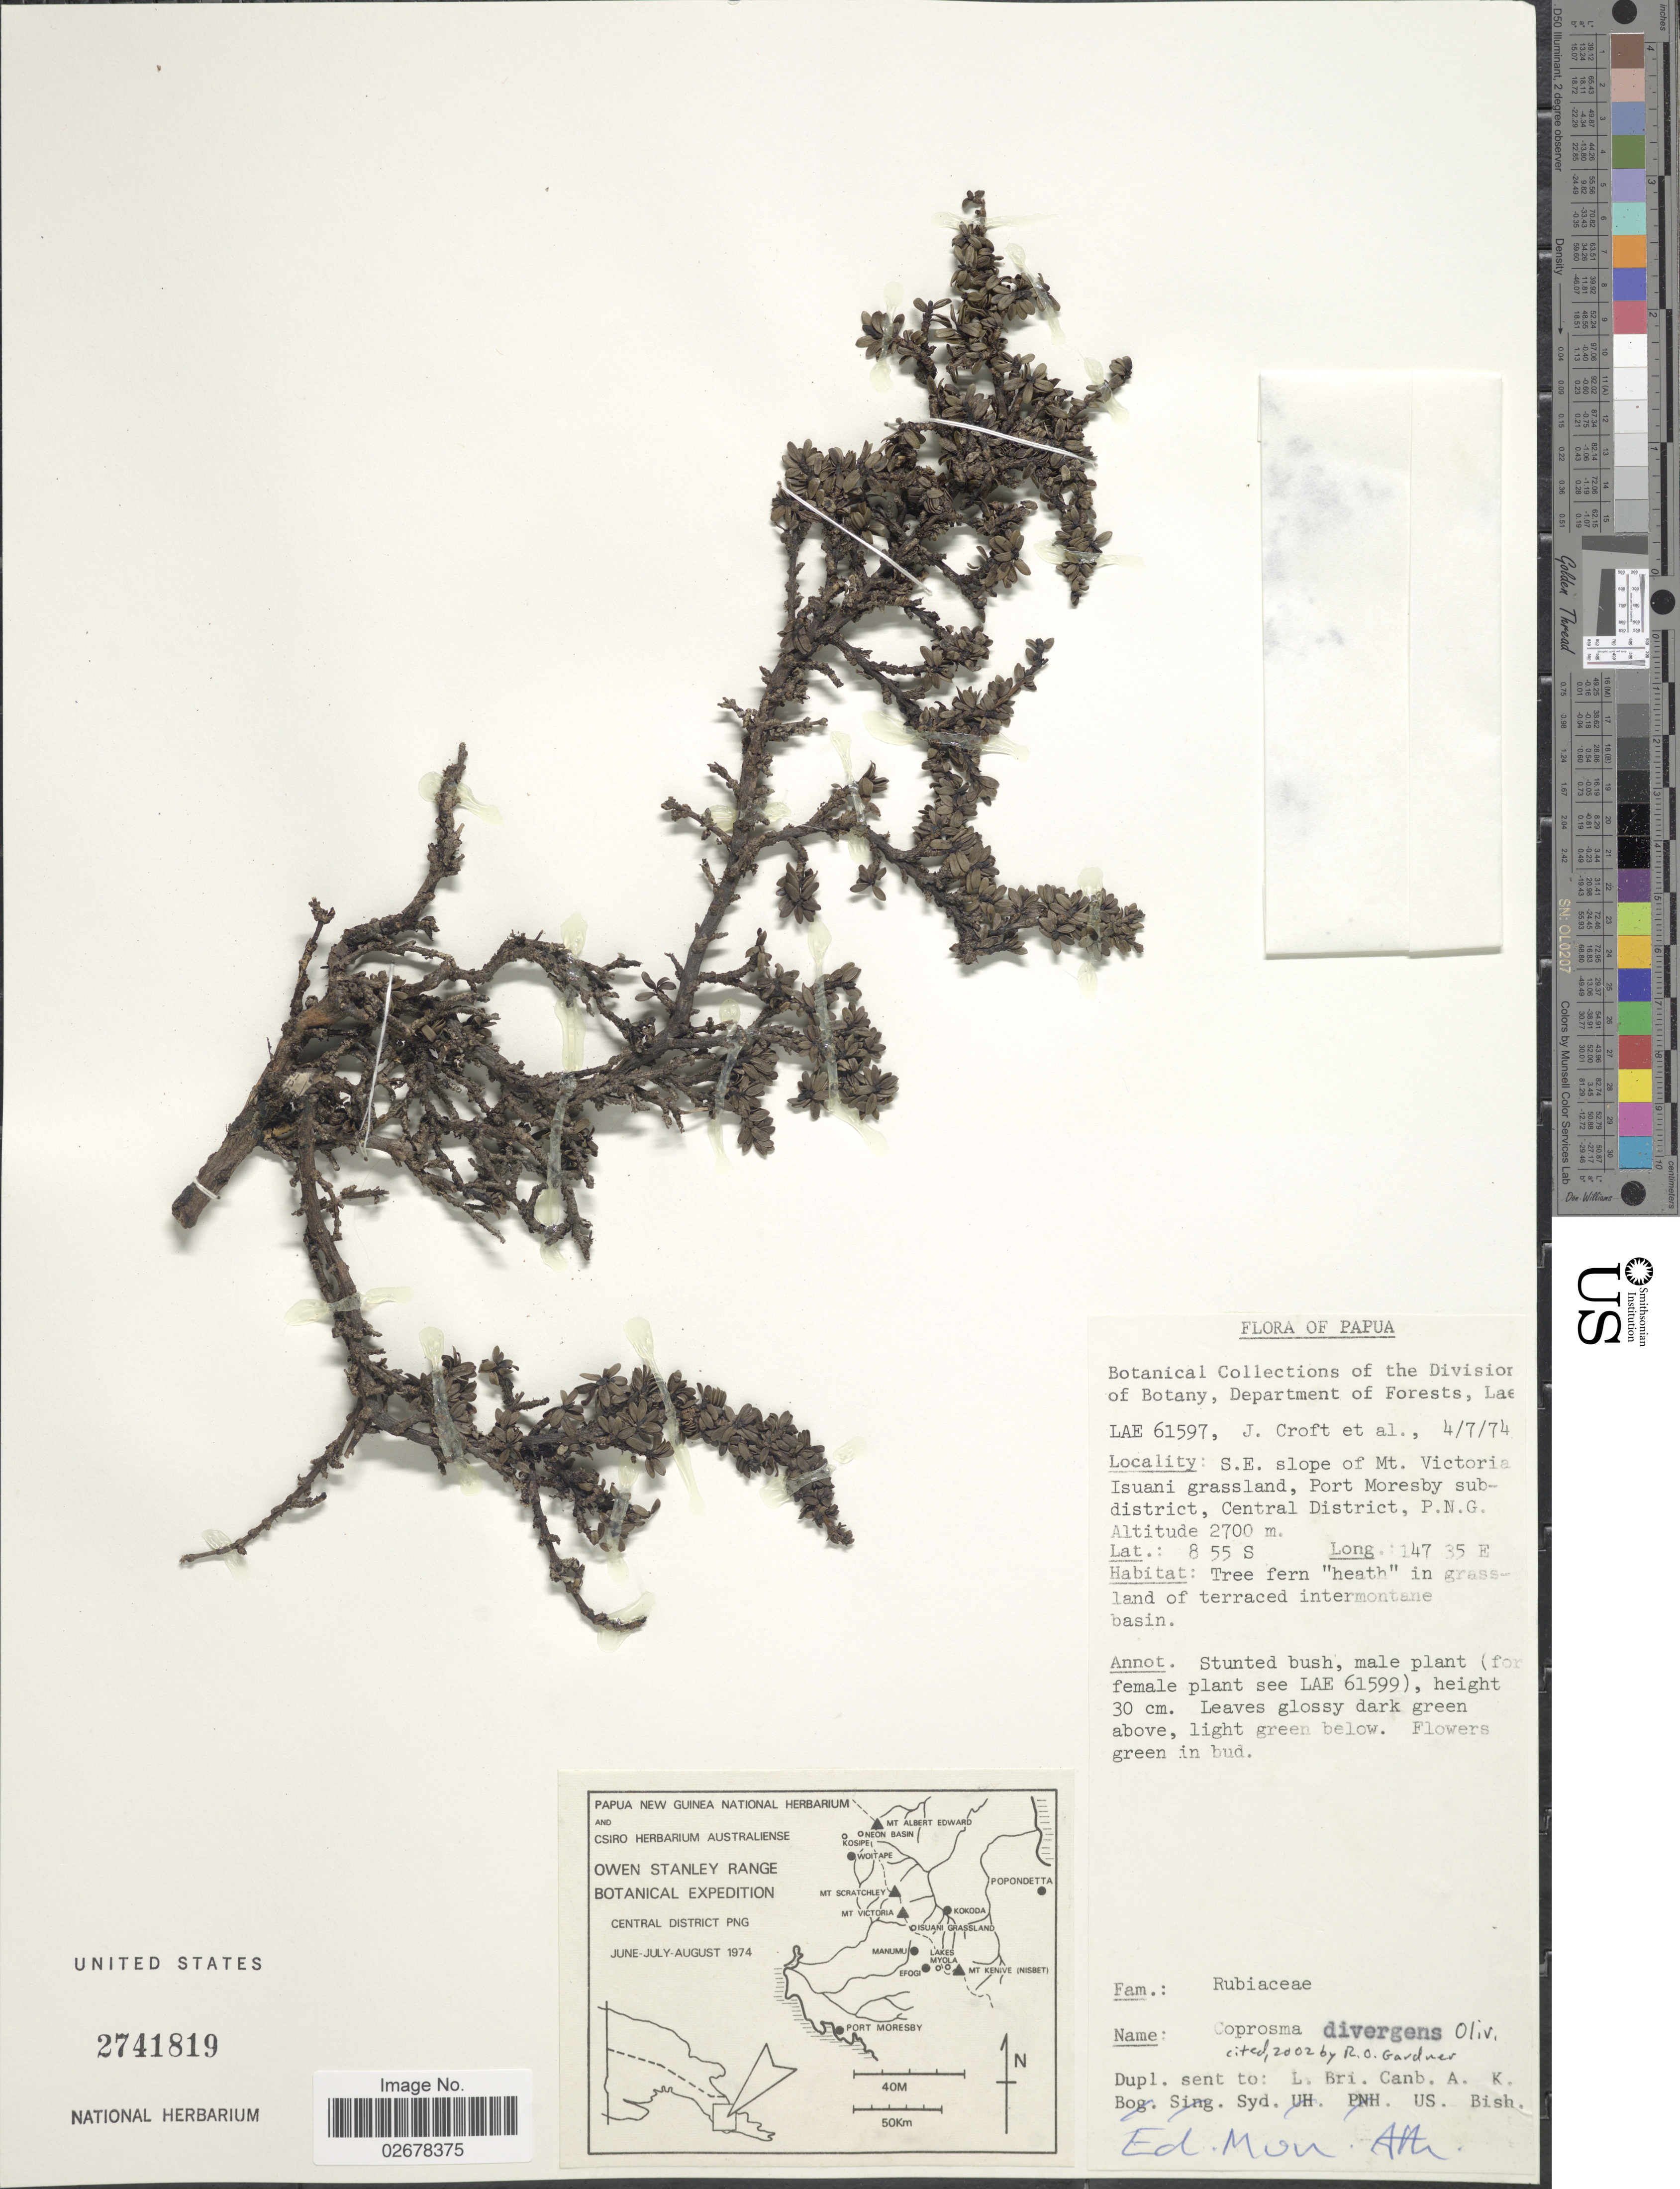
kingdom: Plantae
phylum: Tracheophyta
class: Magnoliopsida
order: Gentianales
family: Rubiaceae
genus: Coprosma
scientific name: Coprosma divergens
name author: W.R.B. Oliv.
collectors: J. Barcroft & et al.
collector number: LAE 61597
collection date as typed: Transcribed d/m/y: 4/7/74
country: Papua New Guinea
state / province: Central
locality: Papua, S.E. slope of Mt. Victoria Isuani grassland, Port Moresby subdistrict, P.N.G.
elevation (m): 2700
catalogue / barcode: US 2741819